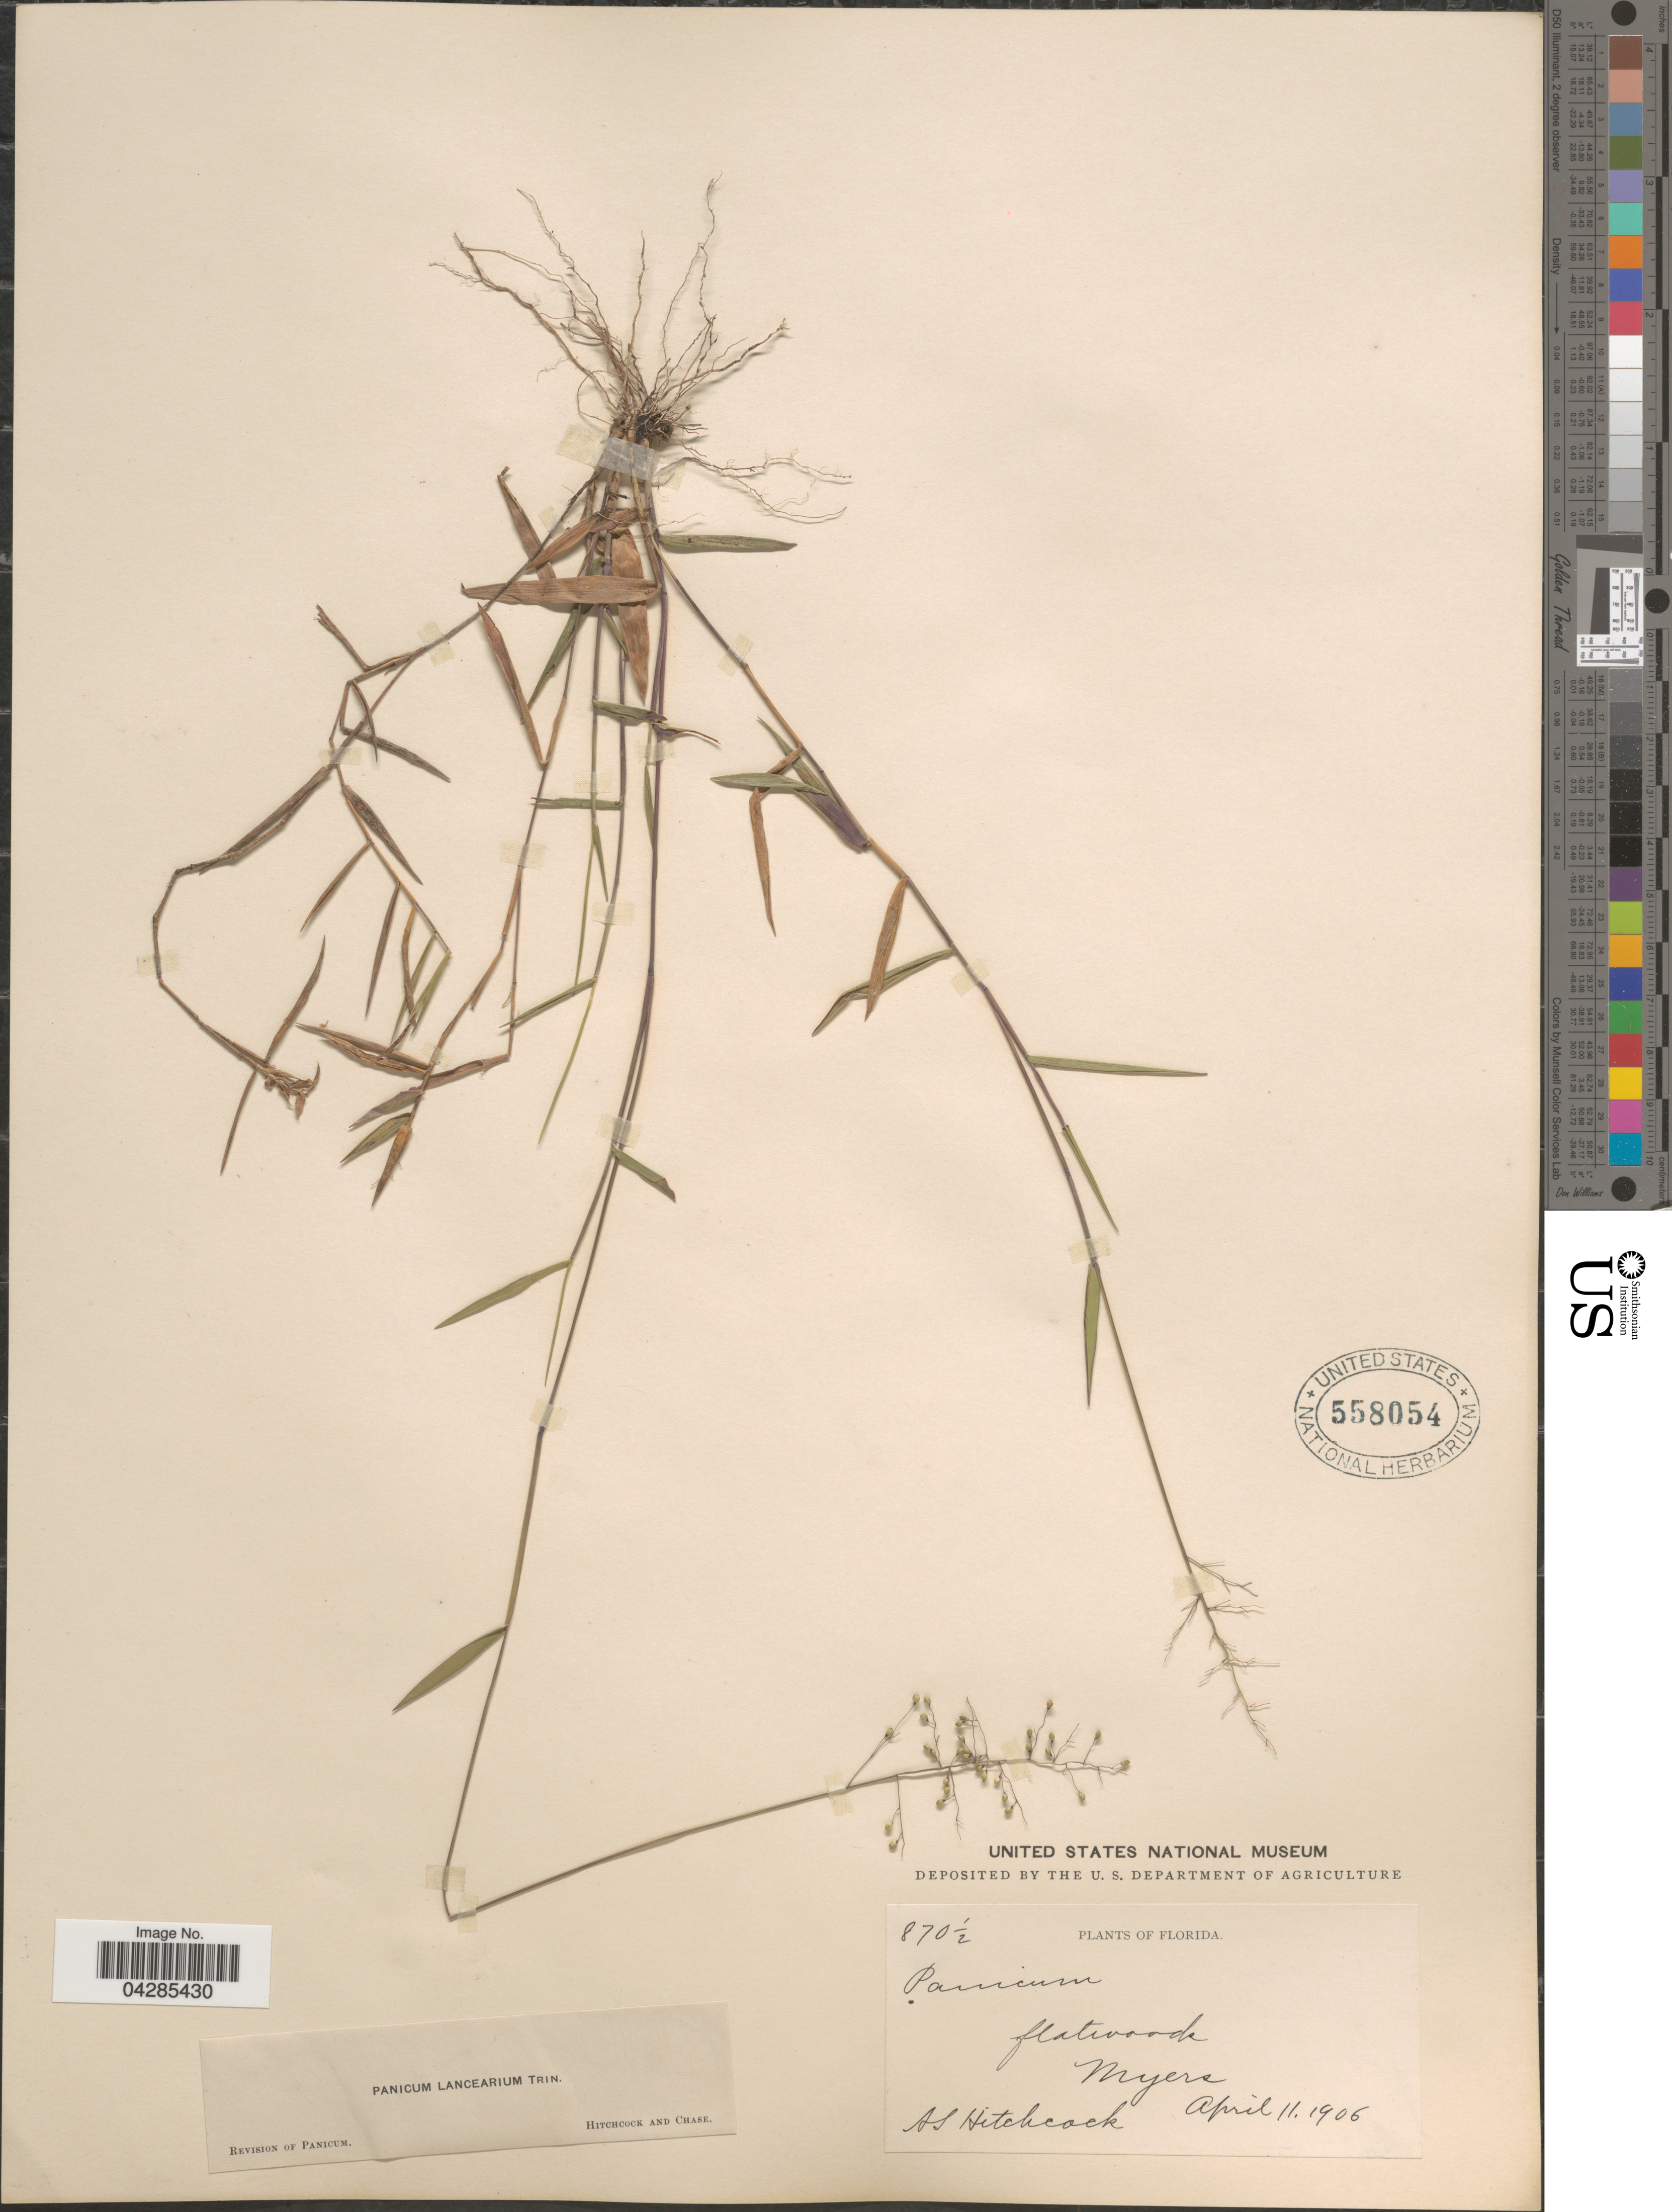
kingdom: Plantae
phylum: Tracheophyta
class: Liliopsida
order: Poales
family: Poaceae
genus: Dichanthelium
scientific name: Dichanthelium portoricense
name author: (Desv. ex Ham.) B.F. Hansen & Wunderlin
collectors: A. S. Hitchcock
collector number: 870½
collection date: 1906-04-11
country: United States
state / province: Florida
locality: Flatwoods. Myers.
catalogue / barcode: US 558054